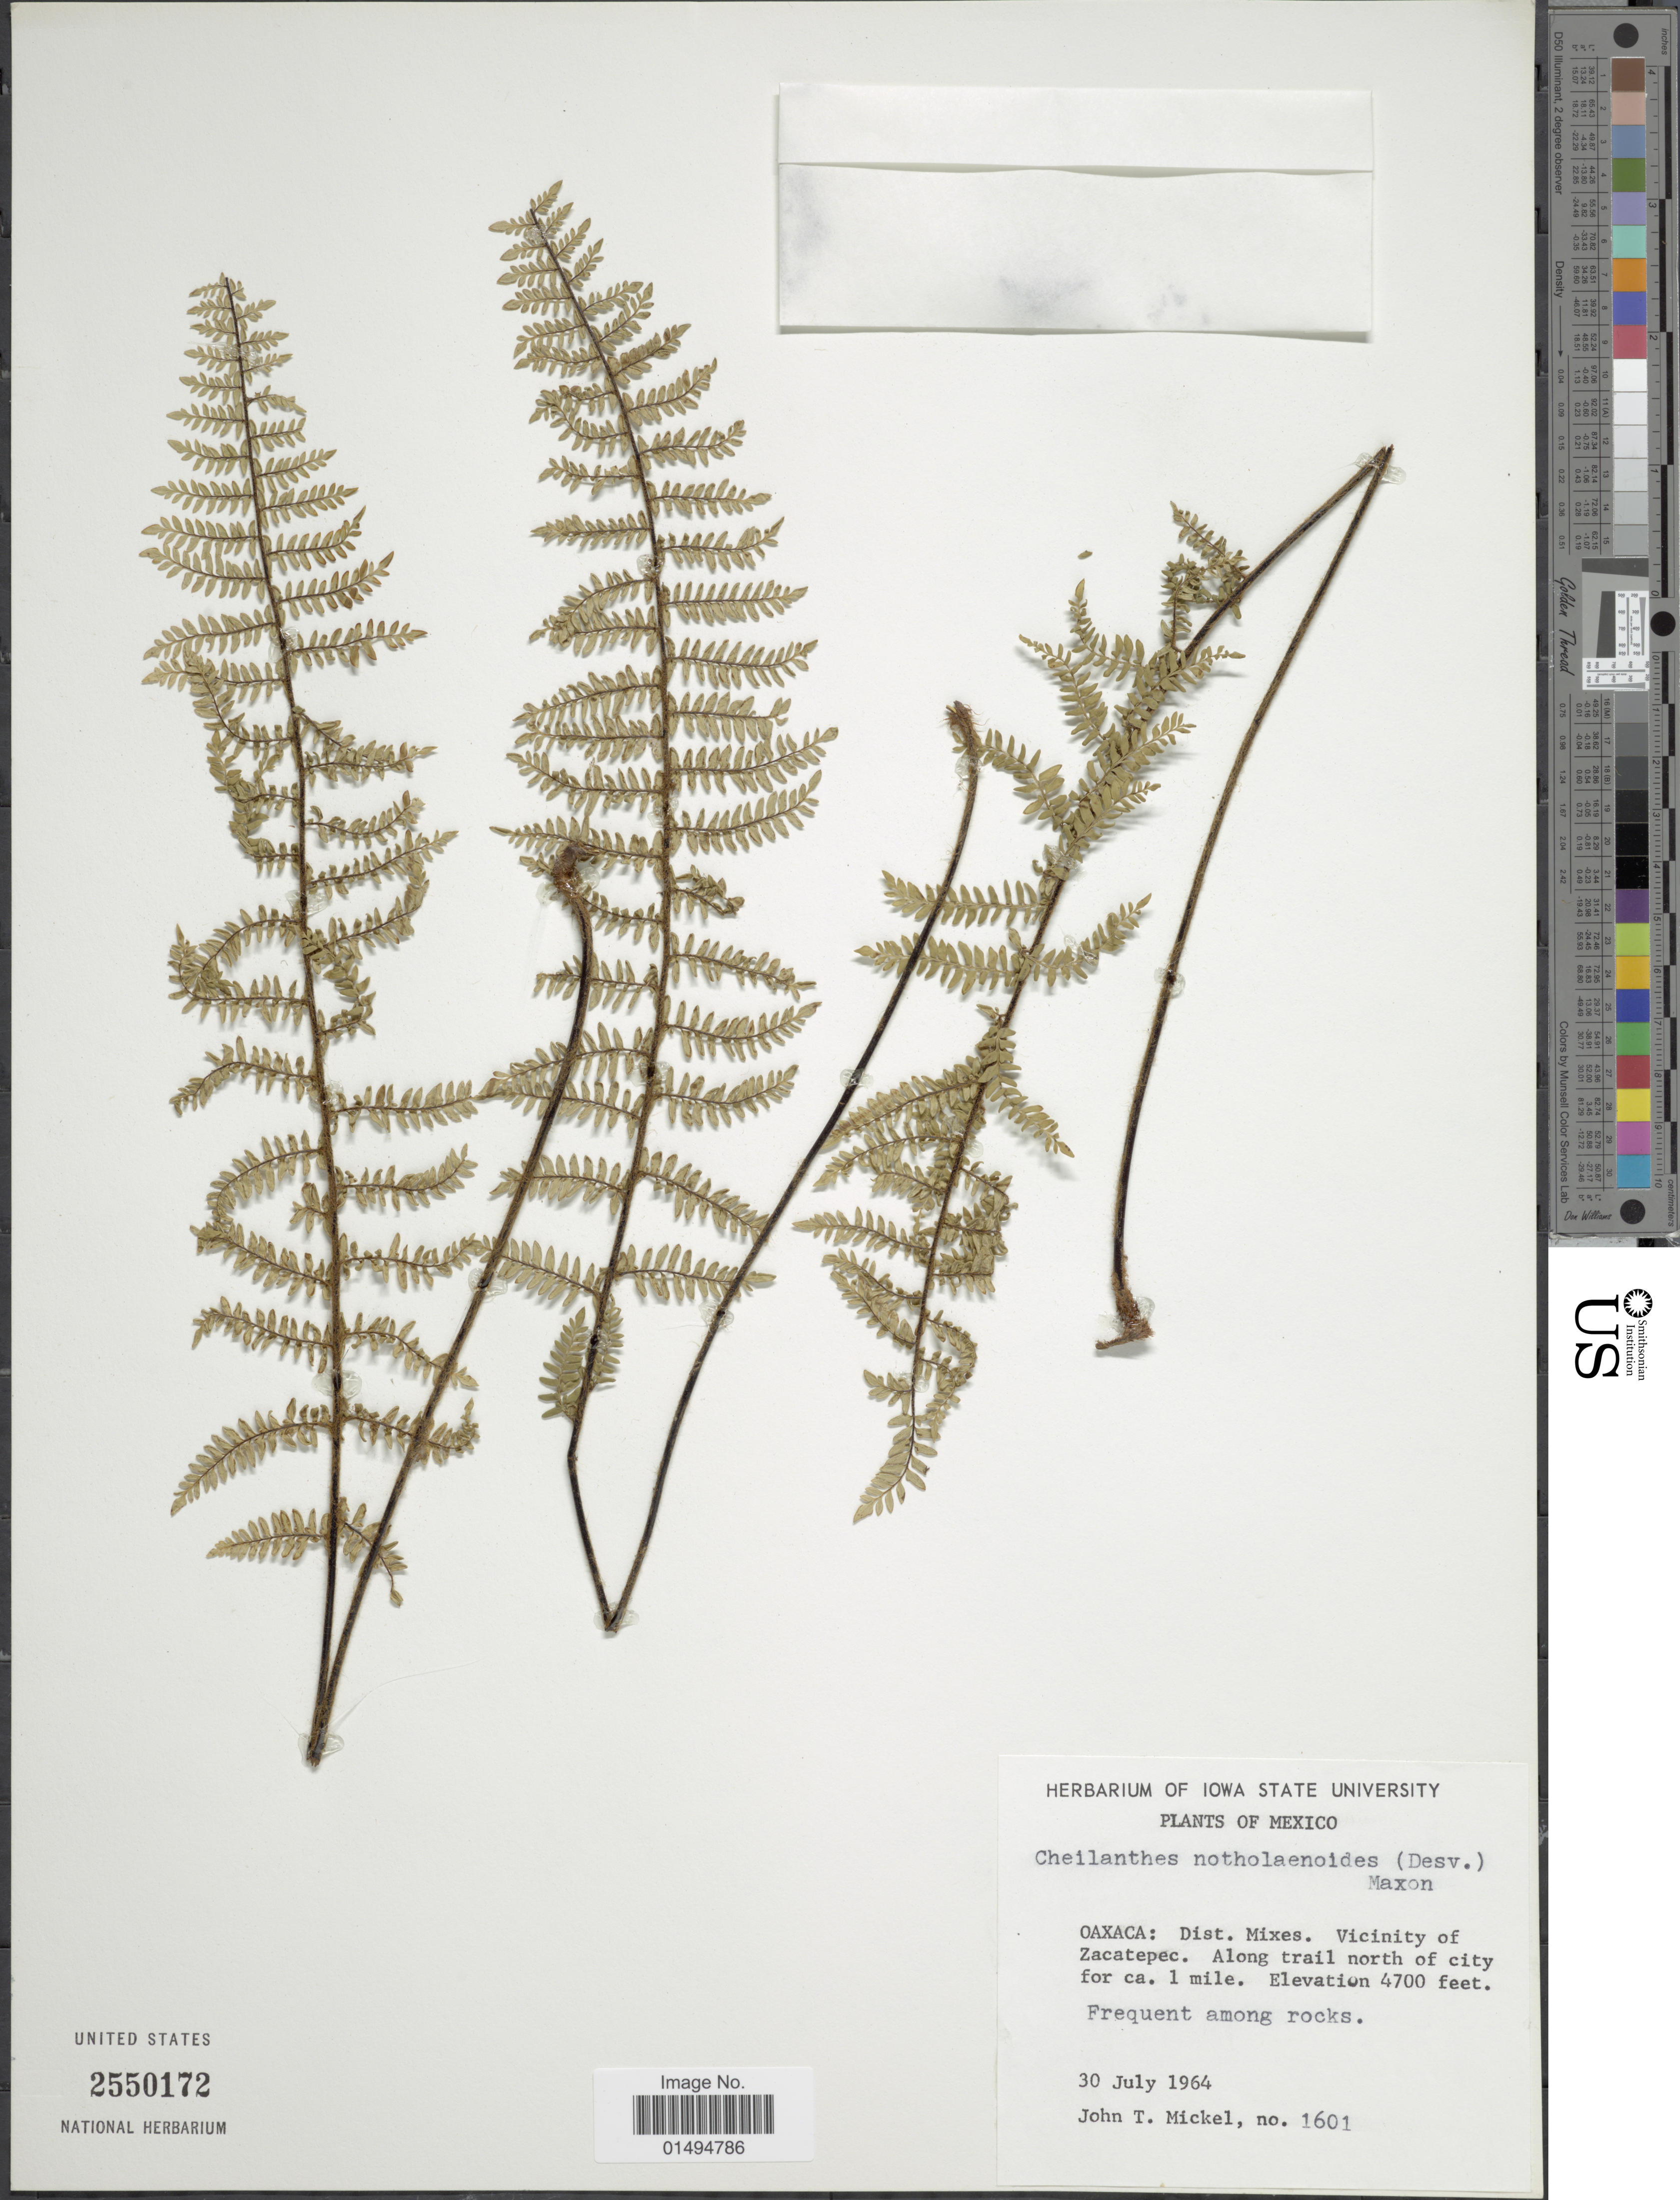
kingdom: Plantae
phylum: Tracheophyta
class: Polypodiopsida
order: Polypodiales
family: Pteridaceae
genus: Myriopteris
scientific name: Myriopteris notholaenoides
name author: (Desv.) Grusz & Windham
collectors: J. T. Mickel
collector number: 1601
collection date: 1964-07-30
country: Mexico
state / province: Oaxaca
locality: Dist. Mixes. Vicinity of Zacatepec. Along trail north of city for ca. 1 mile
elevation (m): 1433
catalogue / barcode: US 2550172